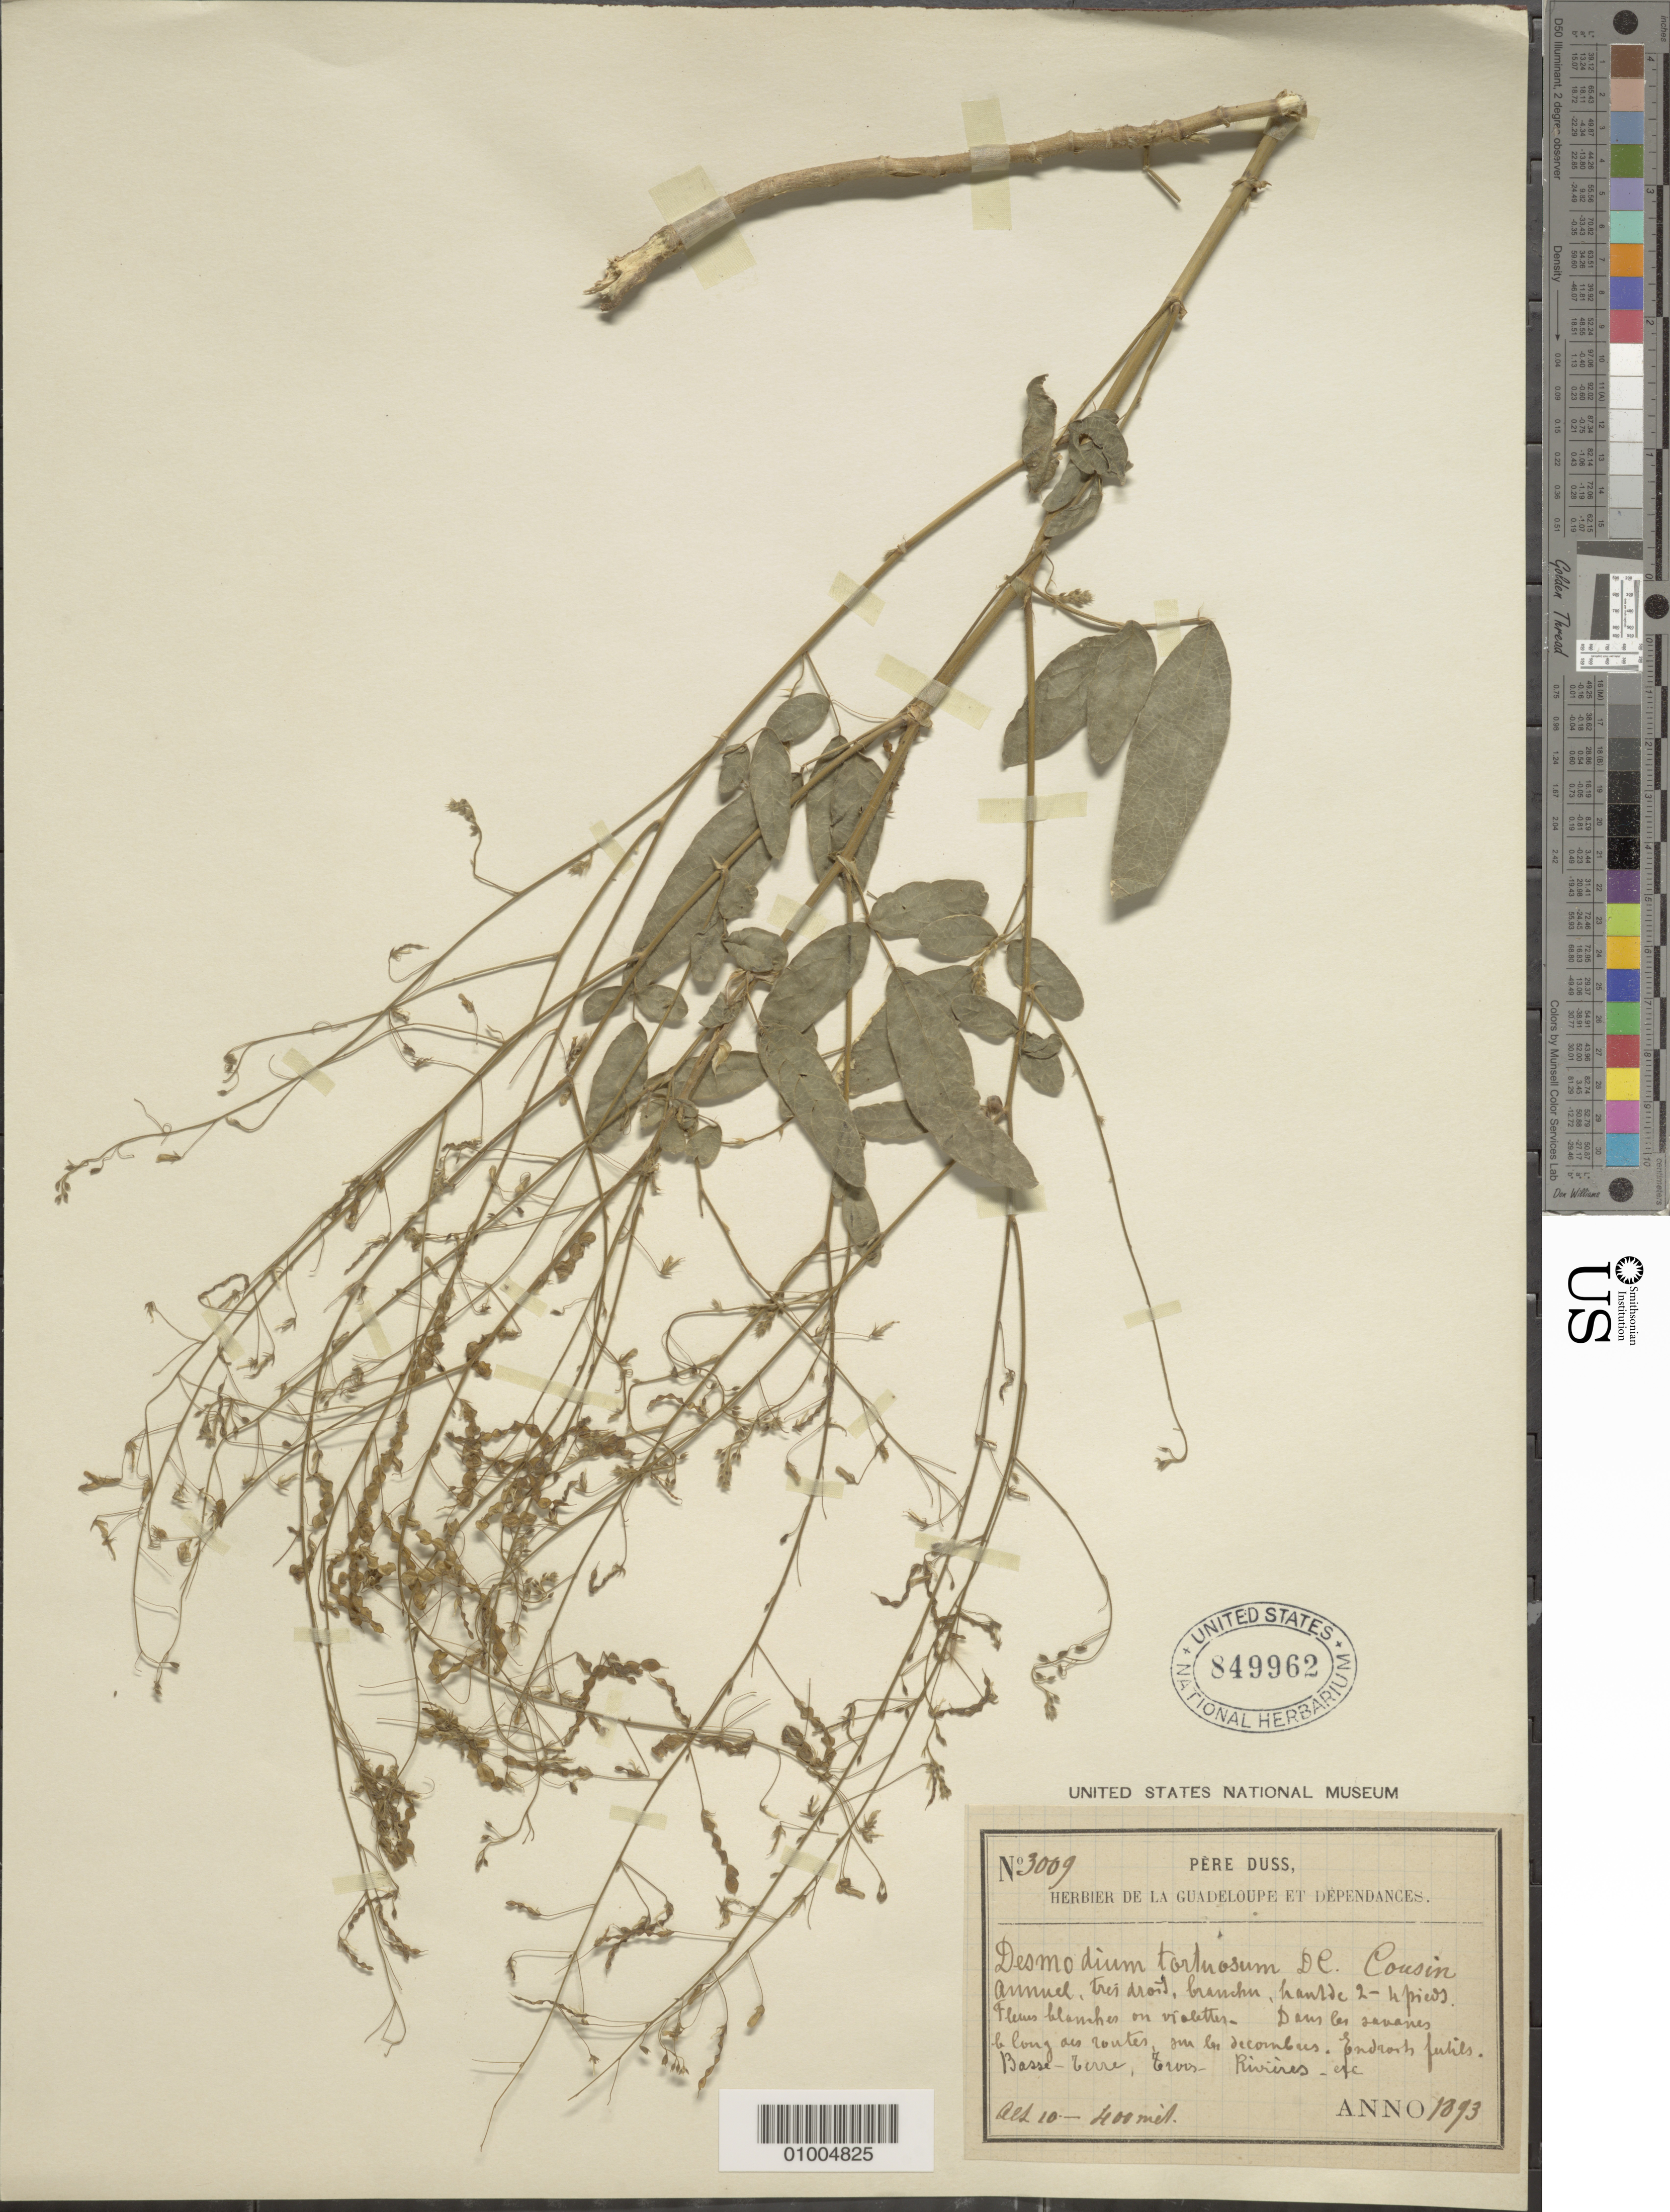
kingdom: Plantae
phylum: Tracheophyta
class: Magnoliopsida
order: Fabales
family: Fabaceae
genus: Desmodium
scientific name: Desmodium tortuosum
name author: (Sw.) DC.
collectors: Père Duss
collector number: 3009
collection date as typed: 1893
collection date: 1893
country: Guadeloupe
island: Basse Terre [Guadeloupe]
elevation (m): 10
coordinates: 0 N, 0 E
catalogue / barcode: US 849962